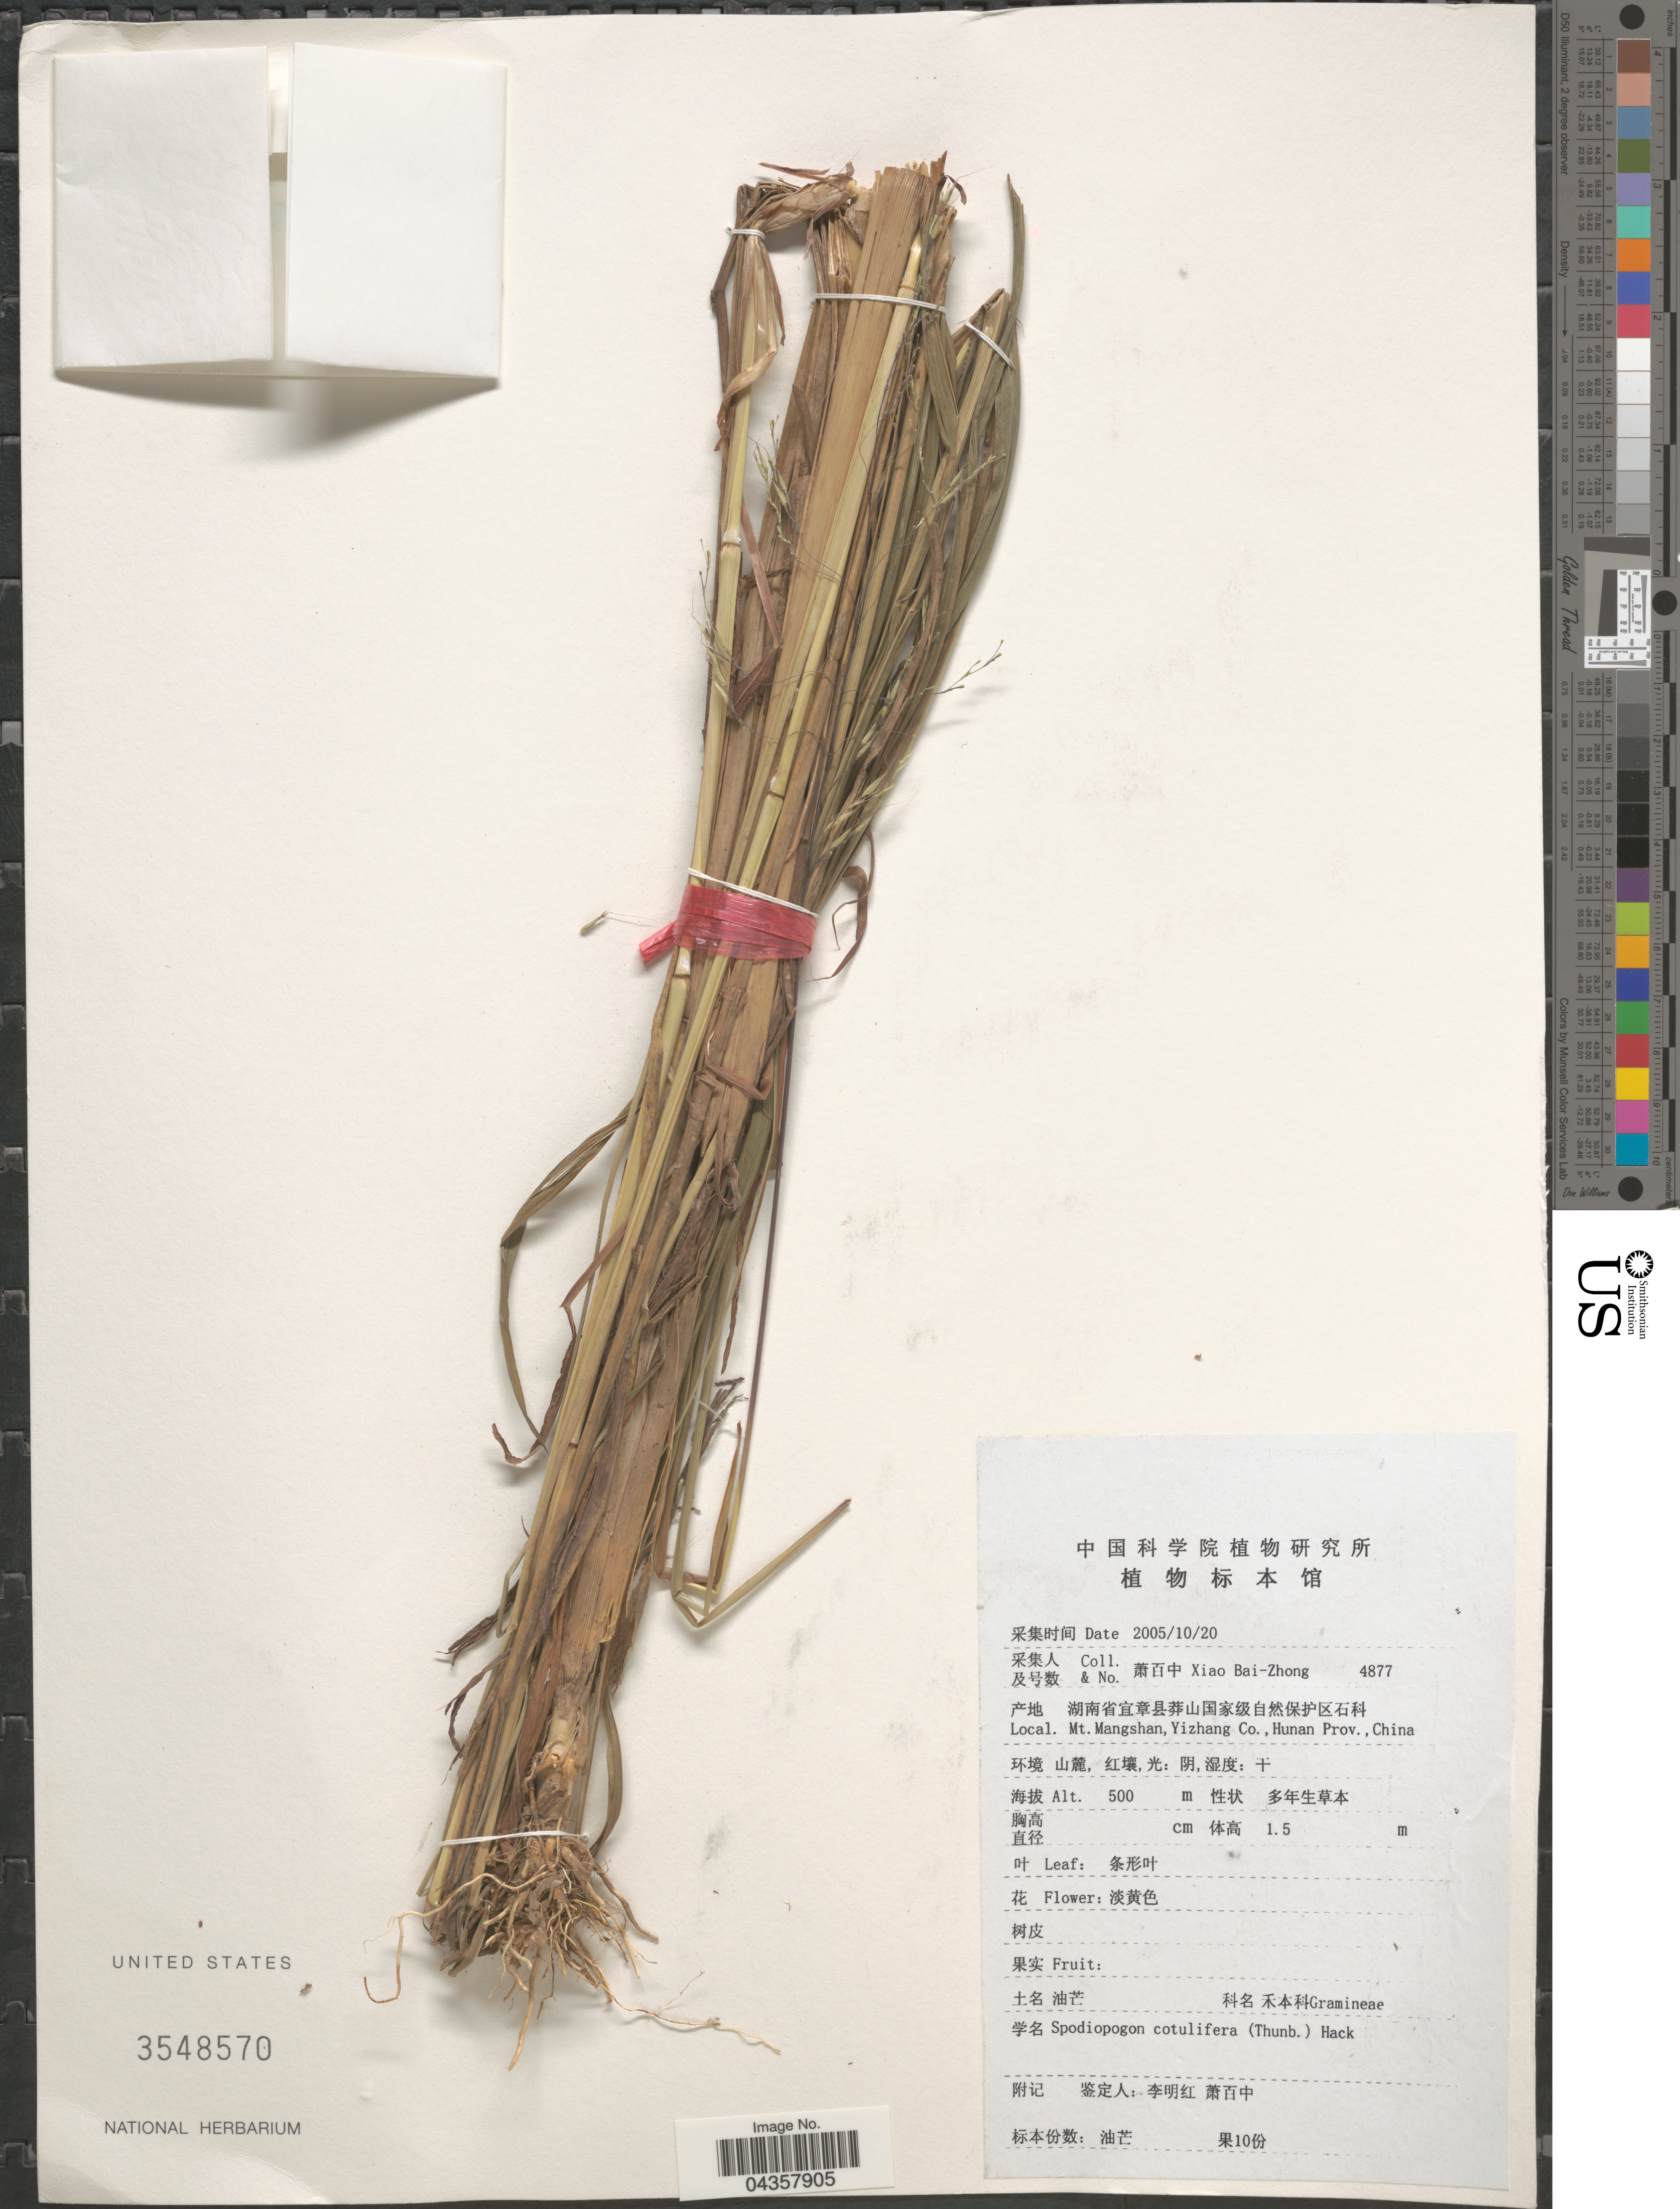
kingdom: Plantae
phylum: Tracheophyta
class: Liliopsida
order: Poales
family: Poaceae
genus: Spodiopogon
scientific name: Spodiopogon cotulifer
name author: (Thunb.) Hack.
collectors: B. Z. Xiao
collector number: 4877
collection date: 2005-10-20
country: China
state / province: Hunan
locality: X. Mt. Mangshan, Yizhang Co.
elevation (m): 500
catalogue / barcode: US 3548570